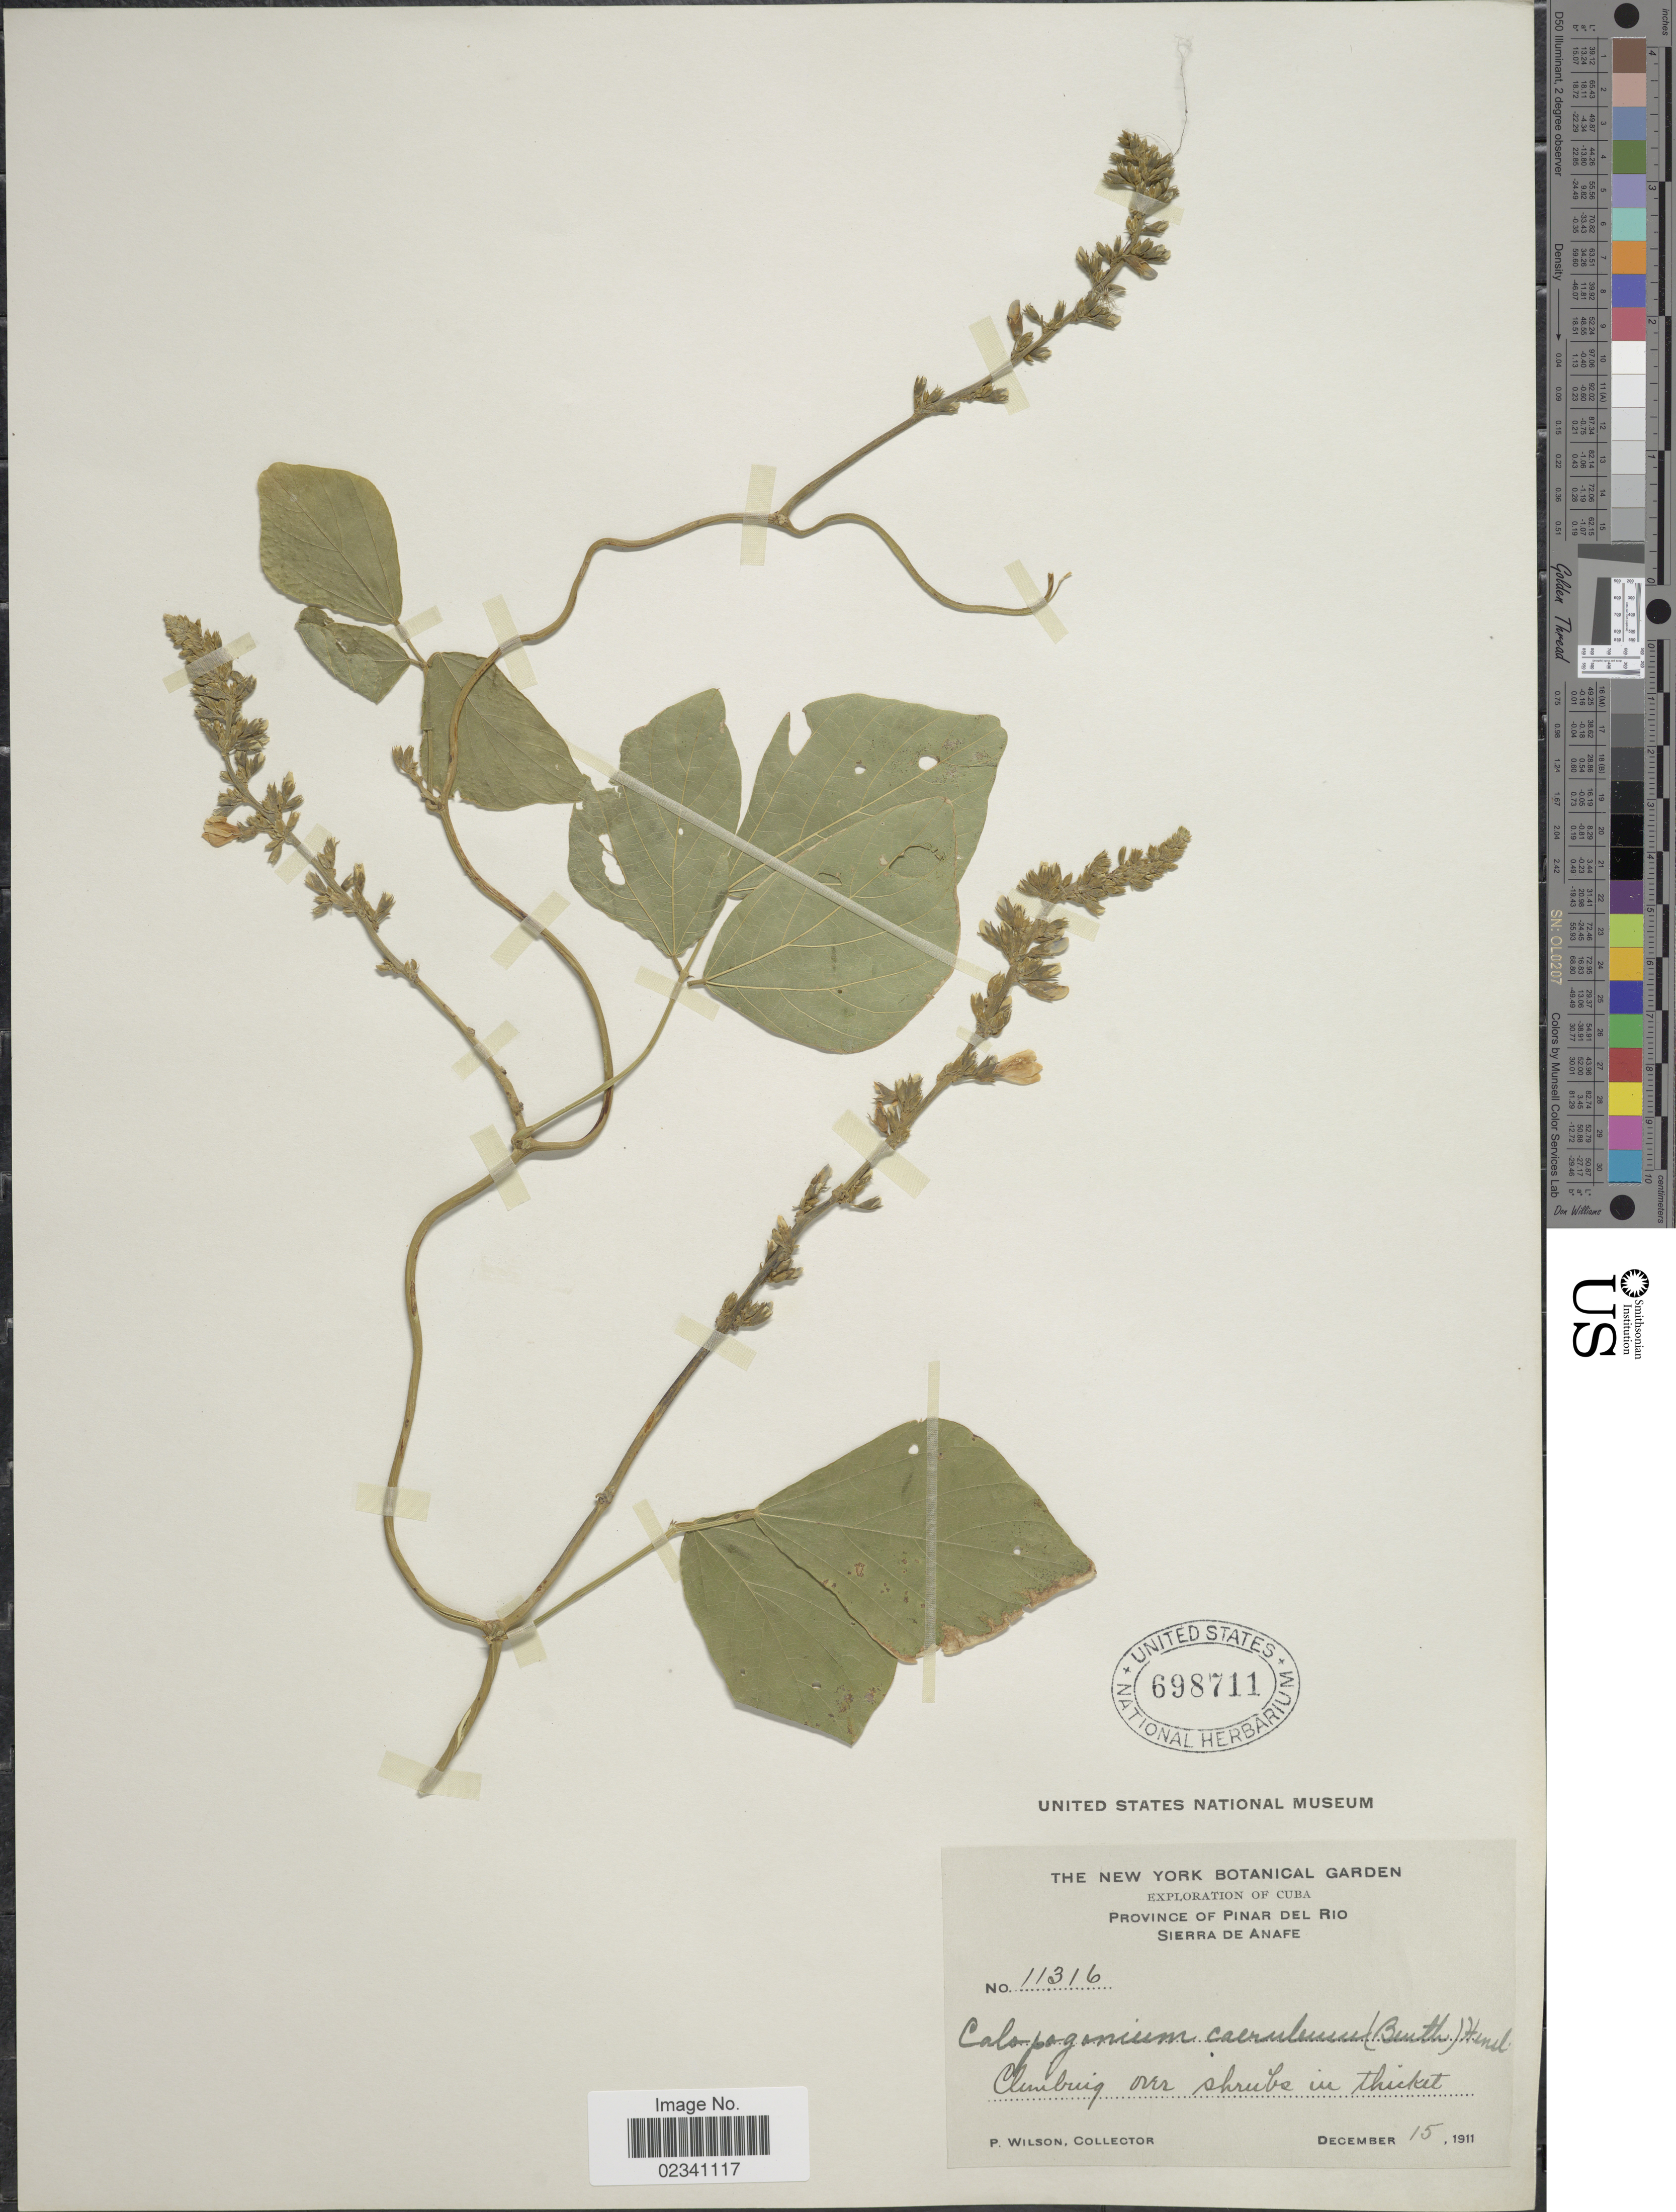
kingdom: Plantae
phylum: Tracheophyta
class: Magnoliopsida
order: Fabales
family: Fabaceae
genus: Calopogonium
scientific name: Calopogonium caeruleum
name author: (Benth.) C. Wright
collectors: P. Wilson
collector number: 11316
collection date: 1911-12-15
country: Cuba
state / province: Pinar del Río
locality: Sierra de Anafe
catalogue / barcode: US 698711